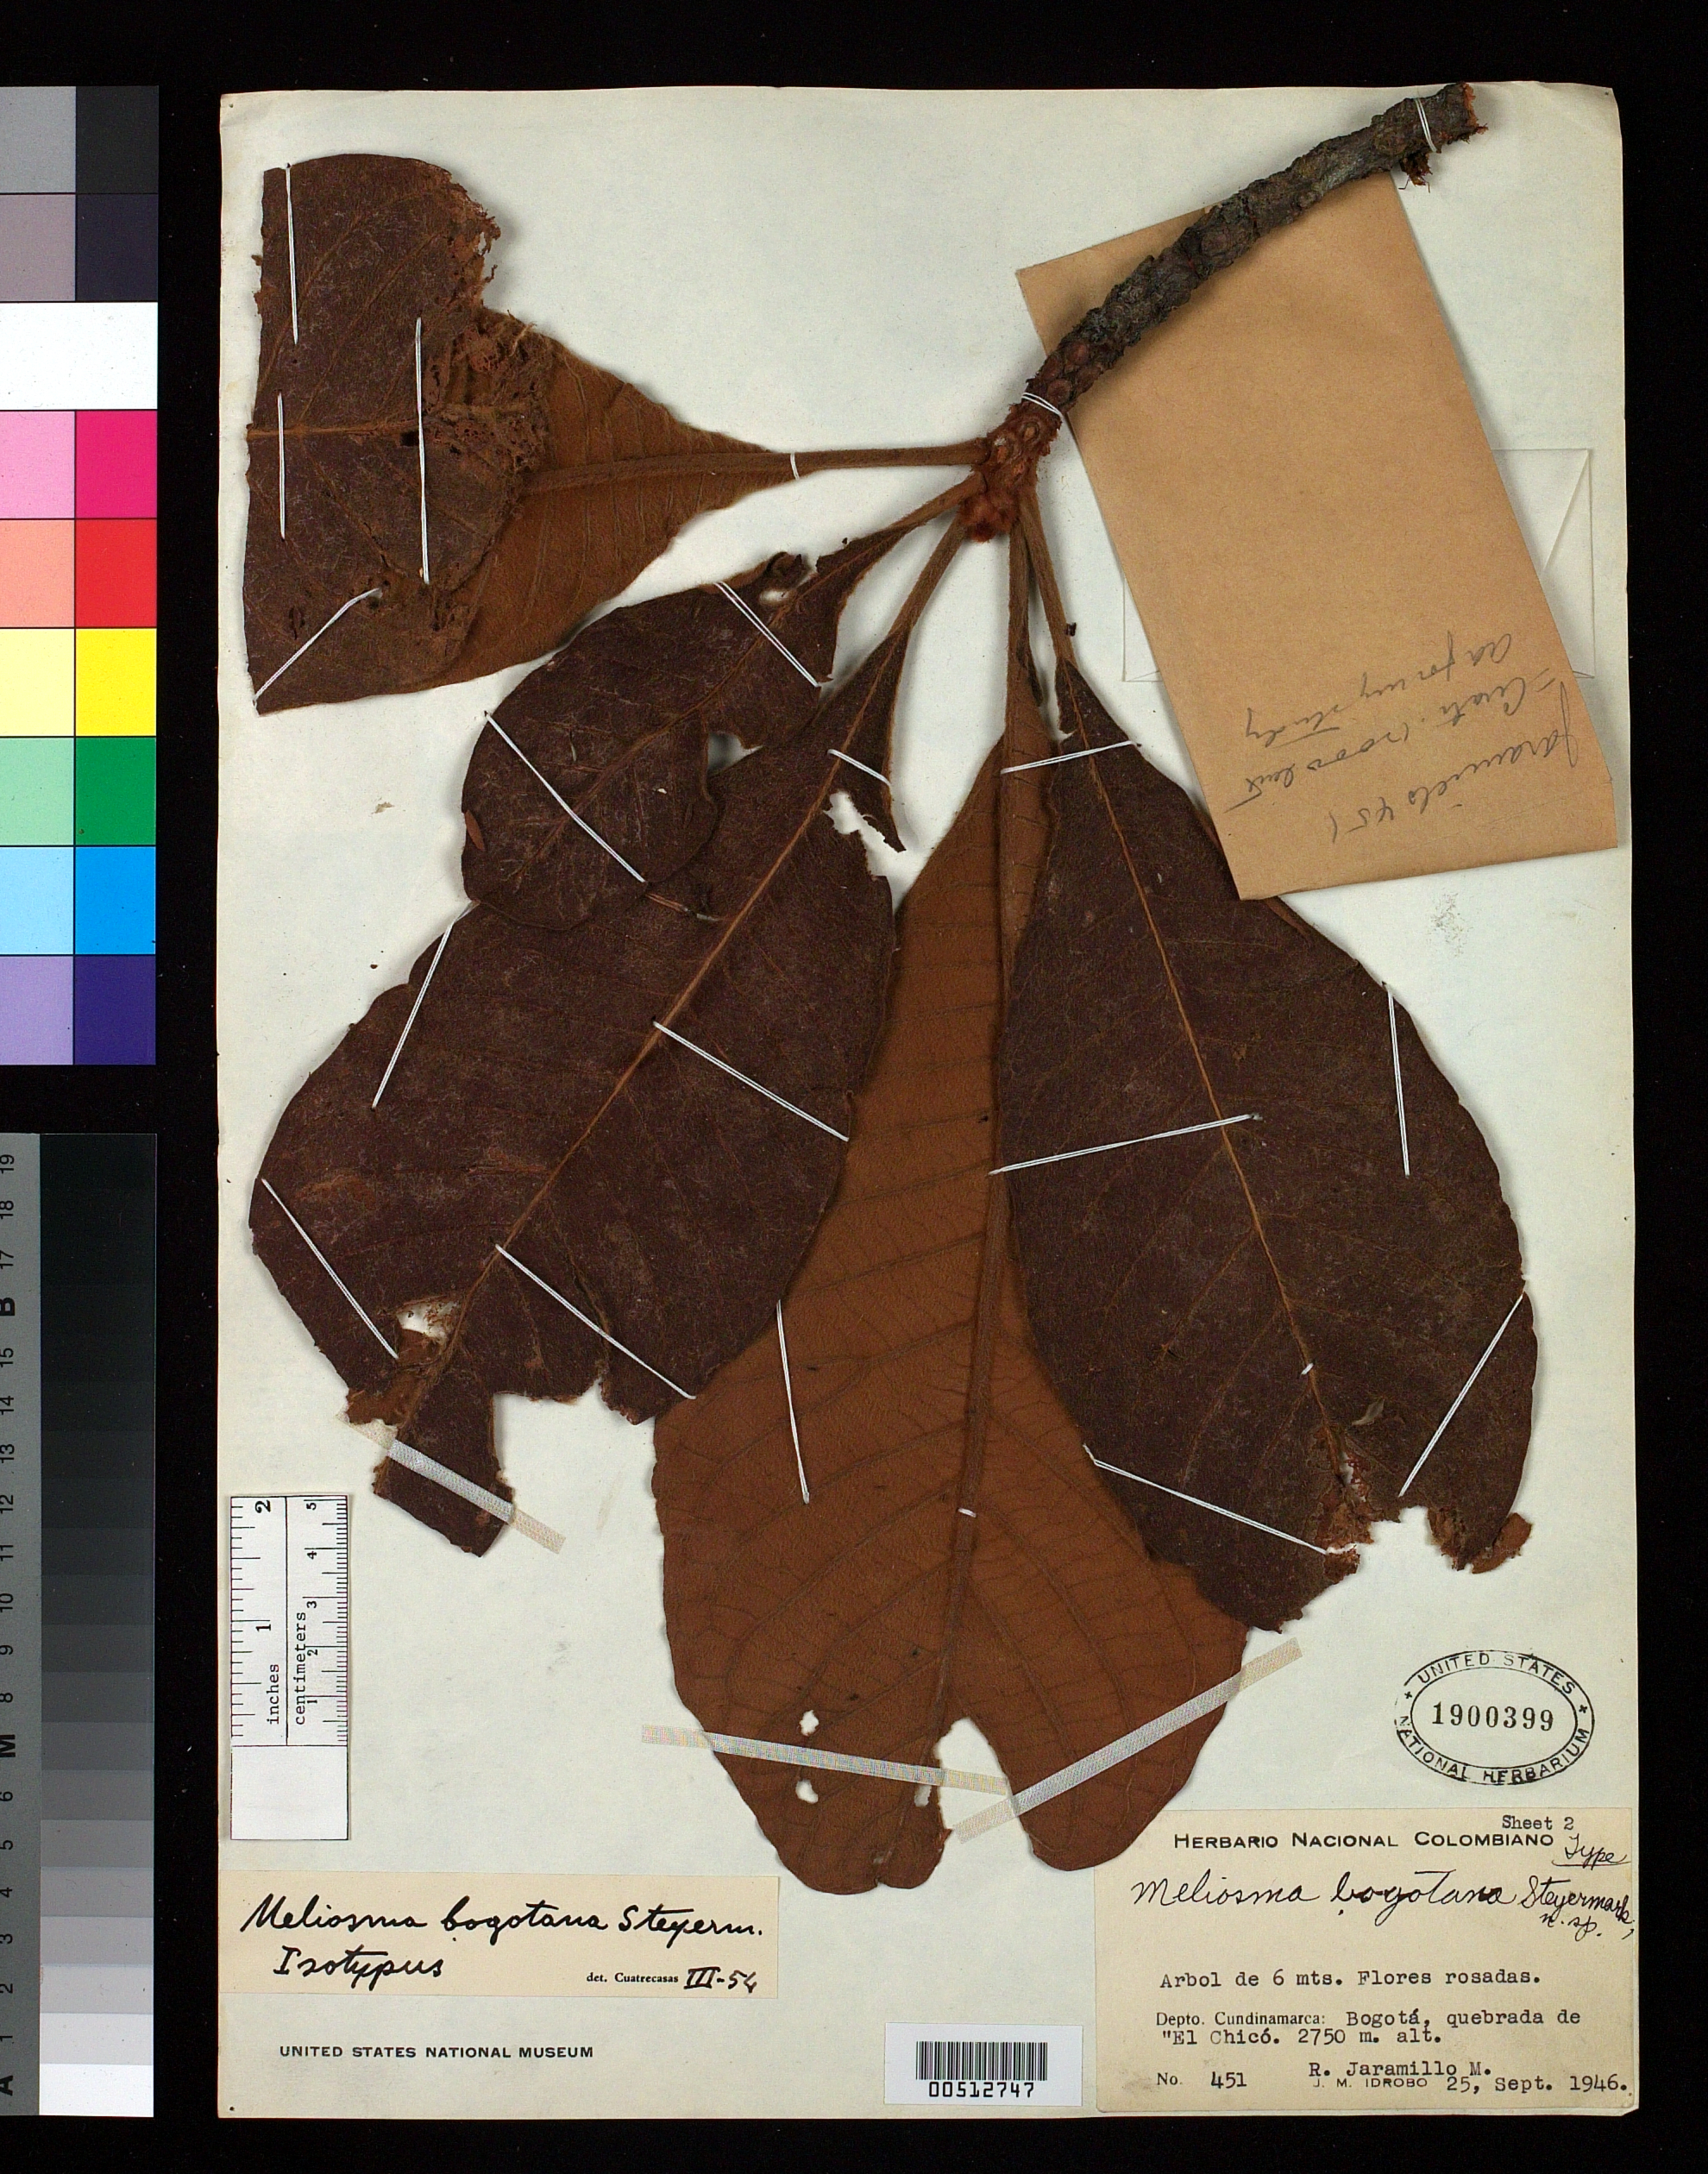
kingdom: Plantae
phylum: Tracheophyta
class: Magnoliopsida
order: Proteales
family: Sabiaceae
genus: Meliosma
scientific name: Meliosma bogotana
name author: Steyerm.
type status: Isotype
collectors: R. Jaramillo M. & J. M. Idrobo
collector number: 451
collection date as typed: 25 Sep 1946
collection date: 1946-09-25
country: Colombia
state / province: Cundinamarca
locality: Bogota, Quebrada de "El Chico".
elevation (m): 2750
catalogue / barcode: US 1900399